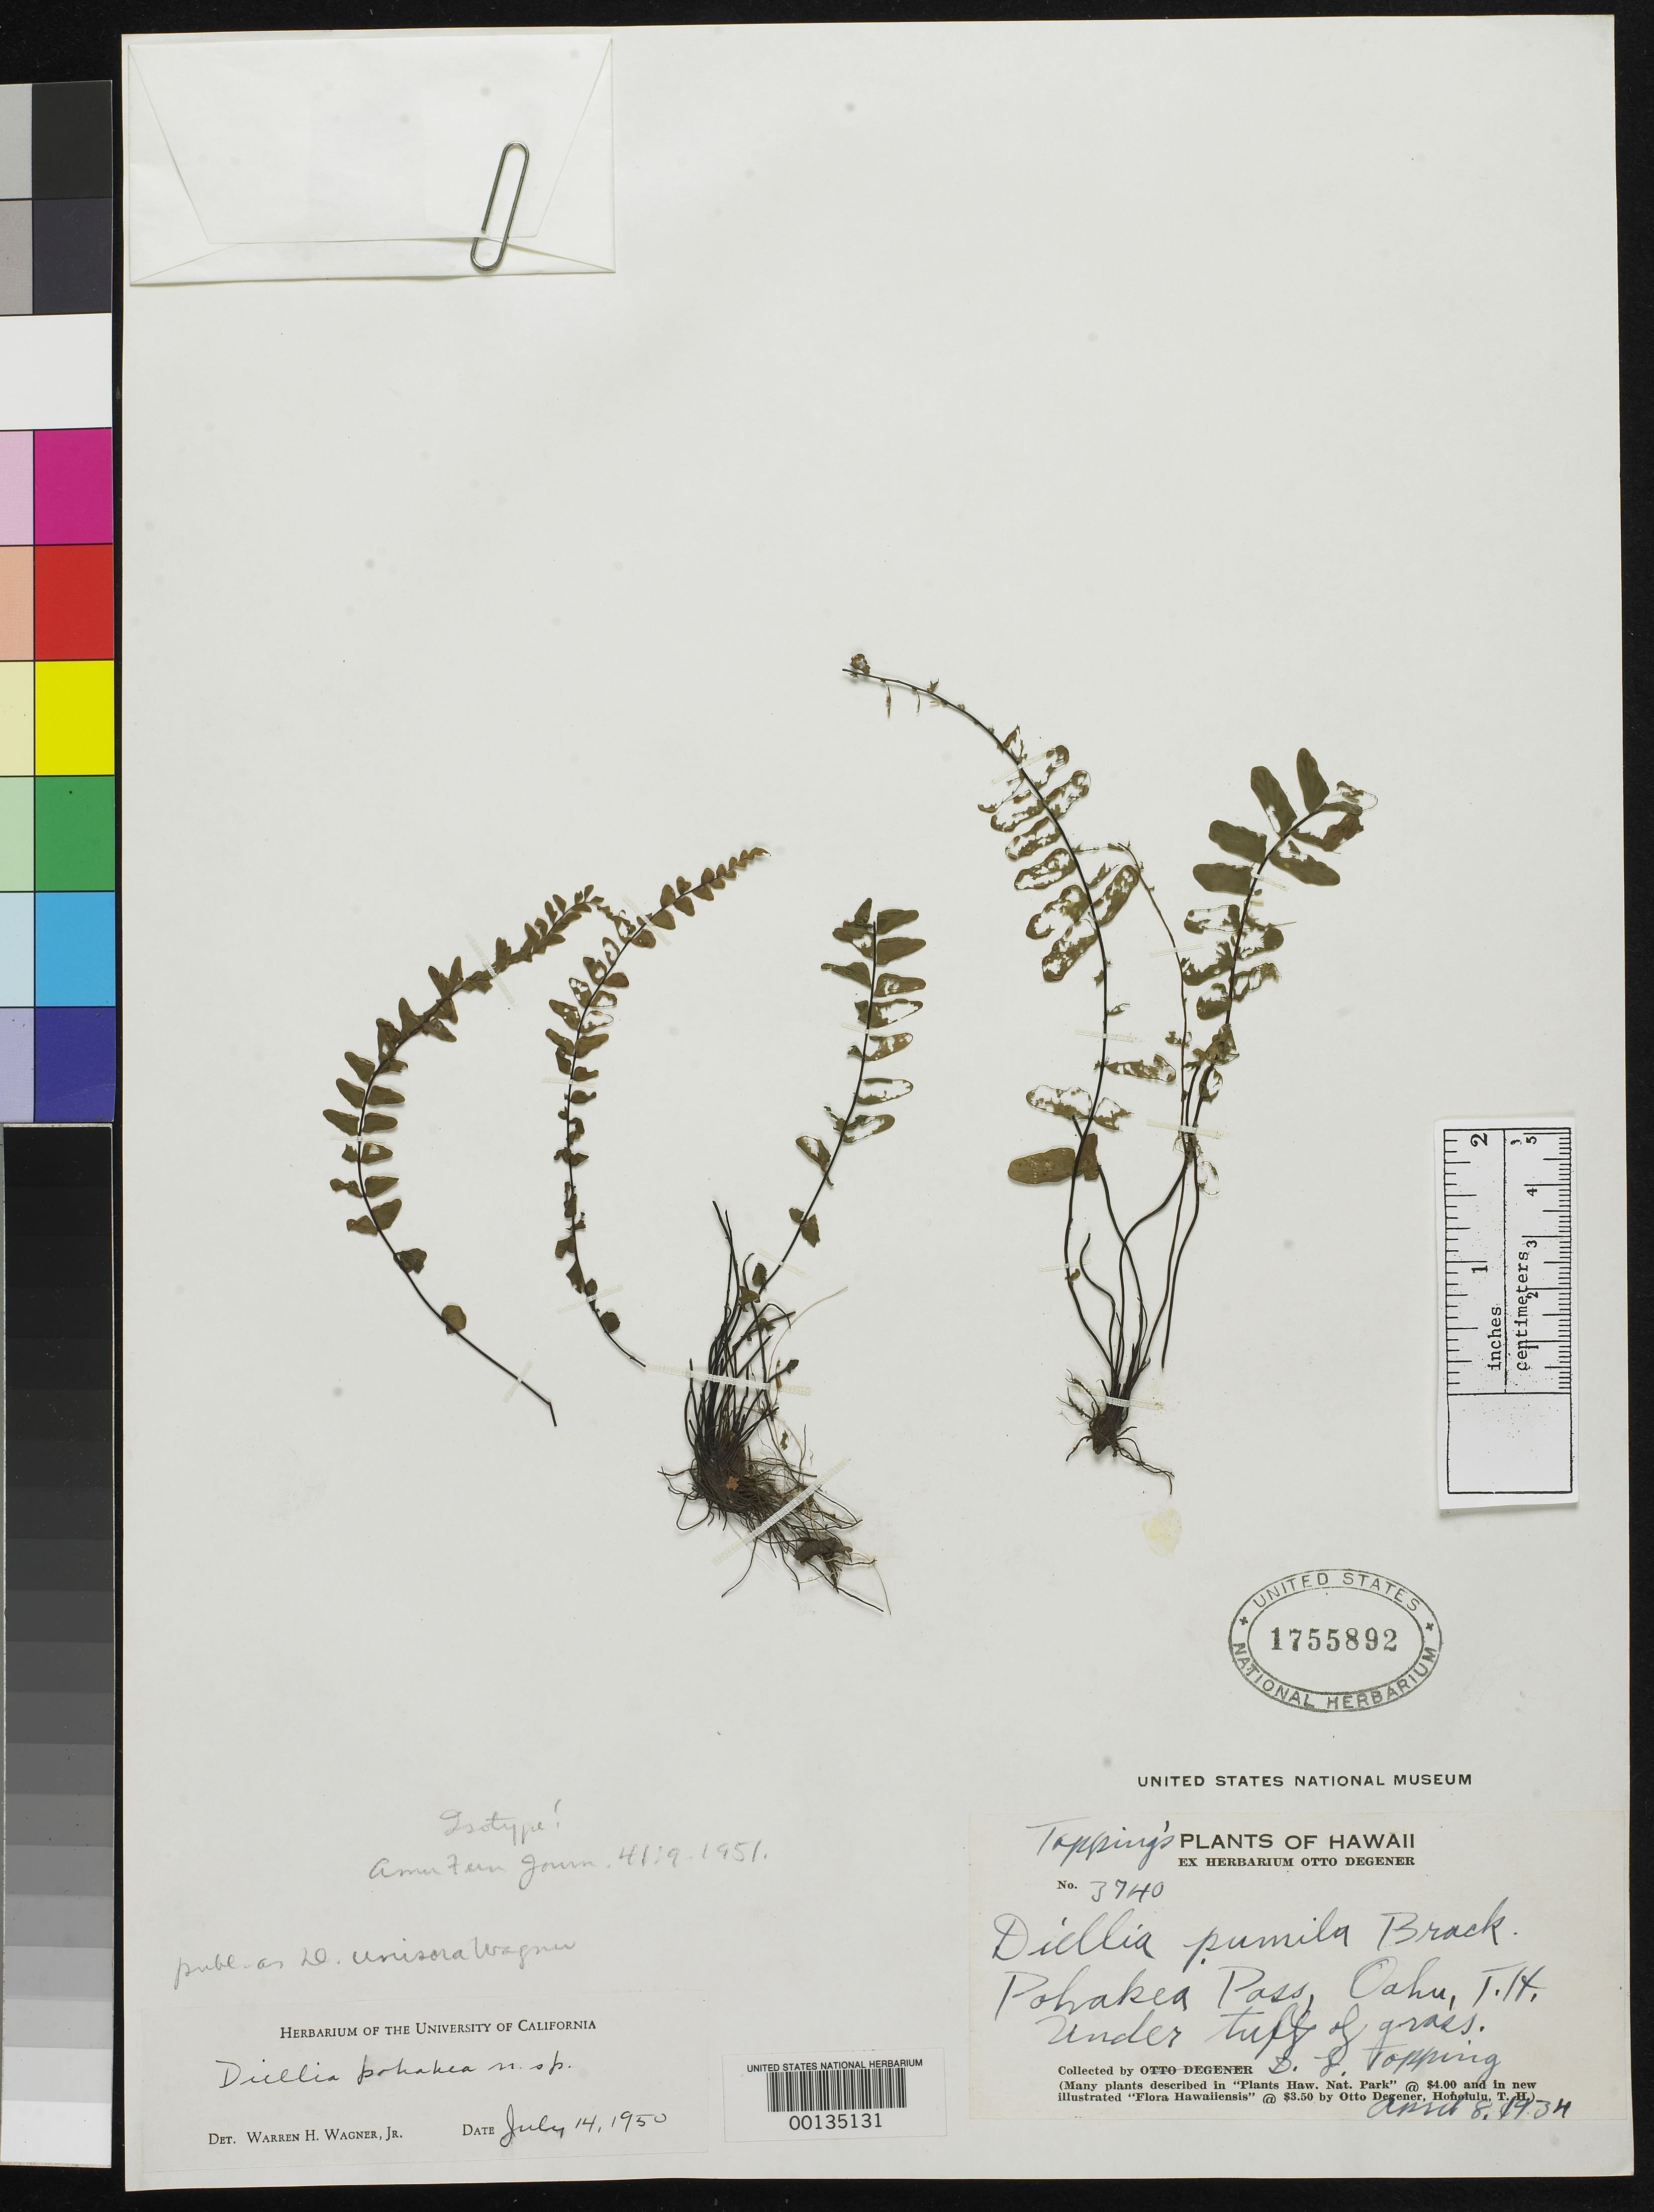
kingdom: Plantae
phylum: Tracheophyta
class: Polypodiopsida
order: Polypodiales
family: Aspleniaceae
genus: Diellia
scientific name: Diellia unisora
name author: W.H. Wagner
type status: Isotype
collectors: D. L. Topping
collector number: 3740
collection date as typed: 08 Mar 1934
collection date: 1934-03-08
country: United States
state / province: Hawaii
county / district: Honolulu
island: Oahu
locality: Pohakea Pass.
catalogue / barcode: US 1755892